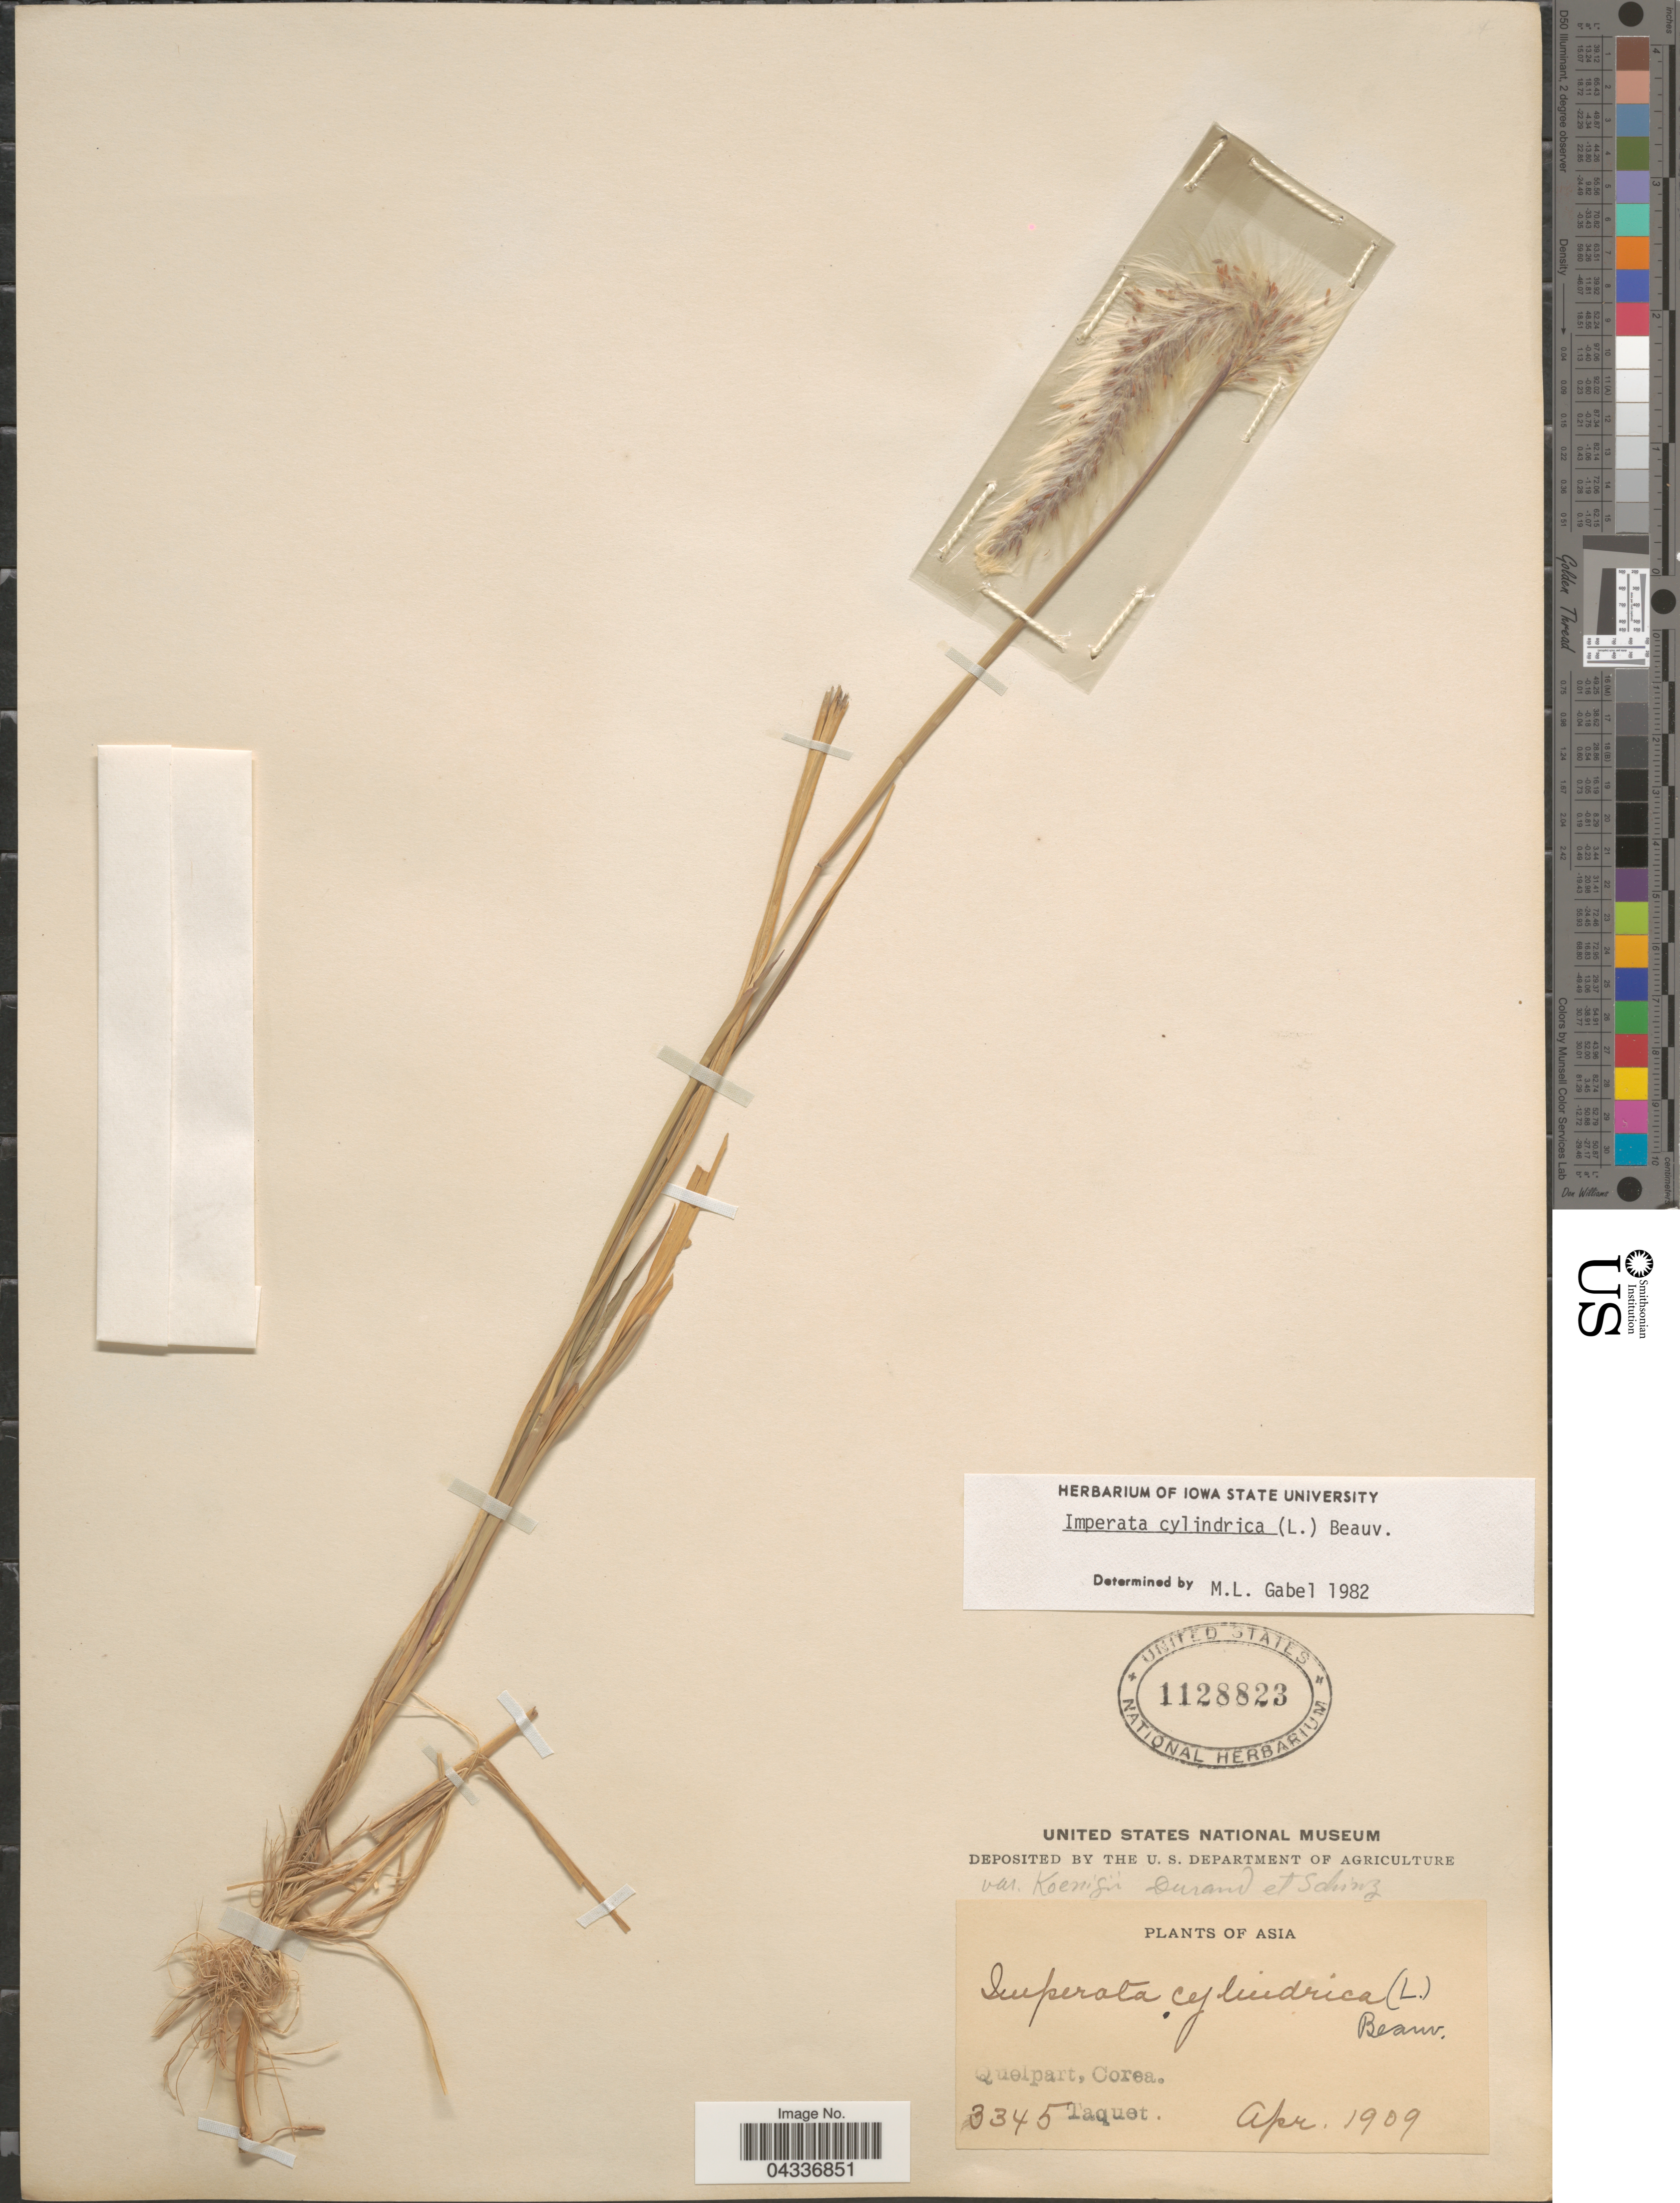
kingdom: Plantae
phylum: Tracheophyta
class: Liliopsida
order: Poales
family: Poaceae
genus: Imperata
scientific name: Imperata cylindrica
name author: (L.) P. Beauv.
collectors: Taquet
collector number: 3345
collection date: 1909-04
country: South Korea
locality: Asia. Quelpart, Corea.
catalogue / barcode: US 1128823